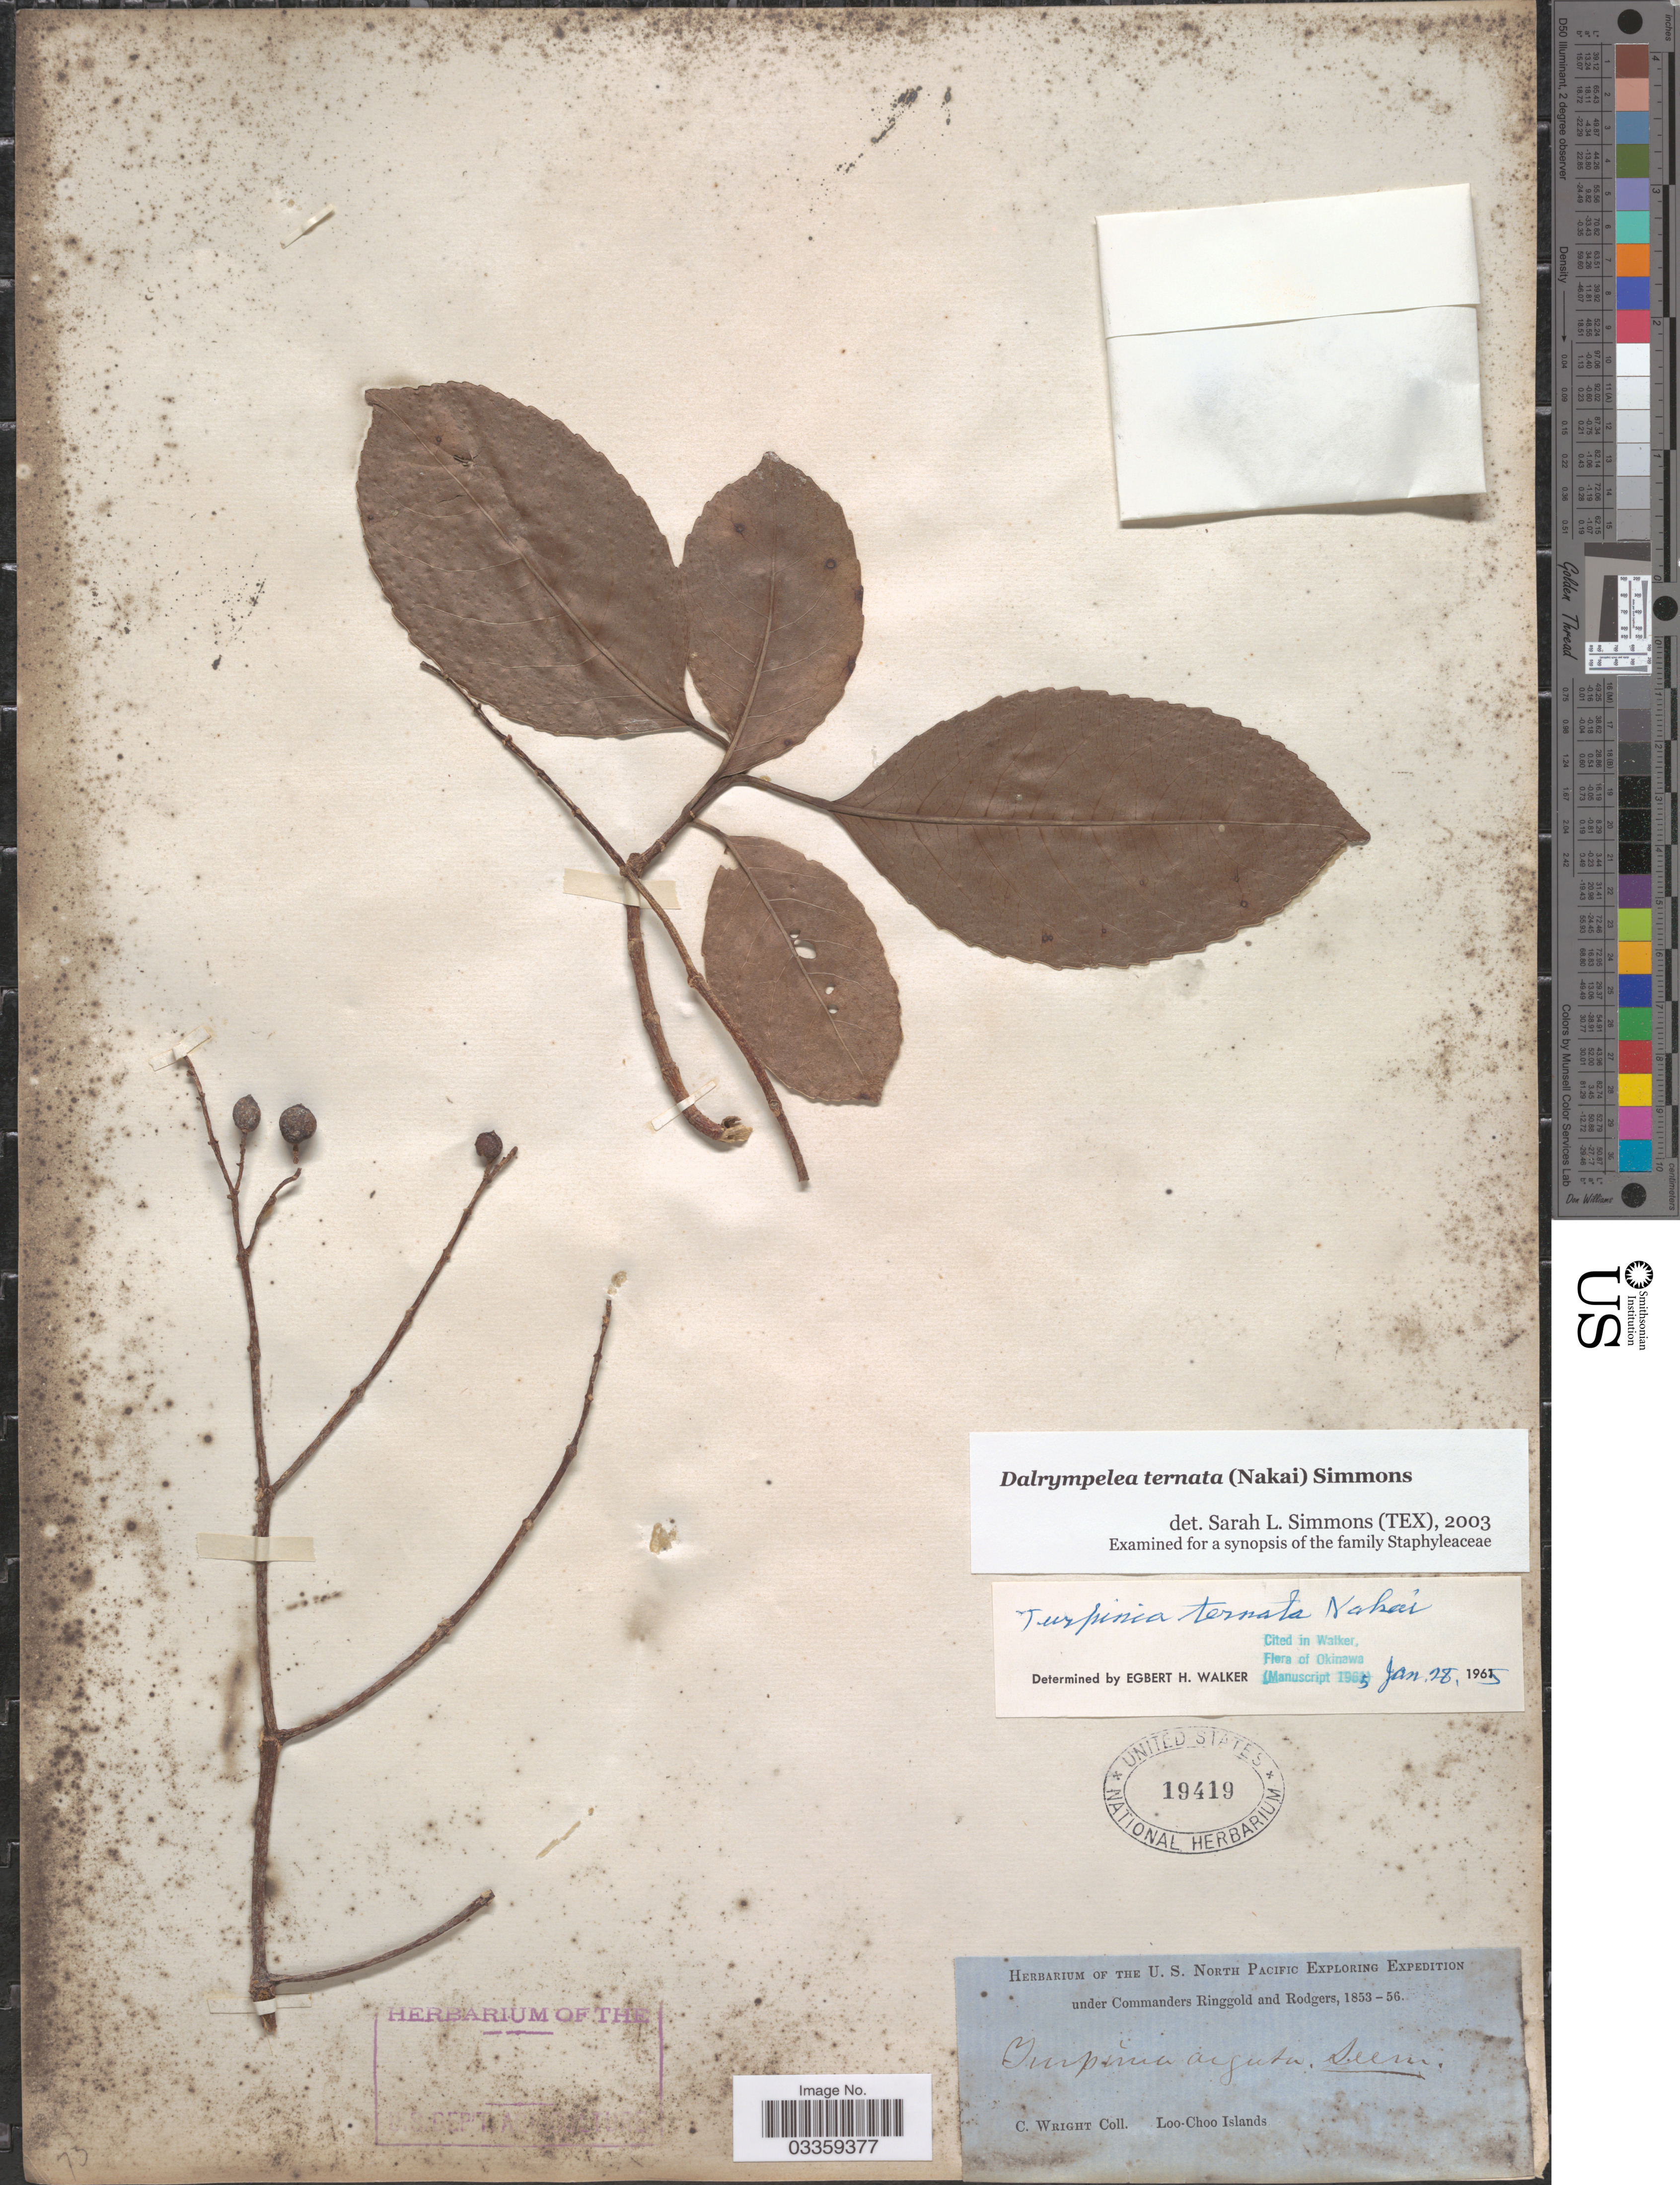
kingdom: Plantae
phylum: Tracheophyta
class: Magnoliopsida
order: Crossosomatales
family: Staphyleaceae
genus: Turpinia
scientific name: Turpinia ternata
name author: Nakai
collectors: C. Wright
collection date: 1853/1856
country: Japan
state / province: Okinawa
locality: Loo-Choo Islands.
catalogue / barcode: US 19419